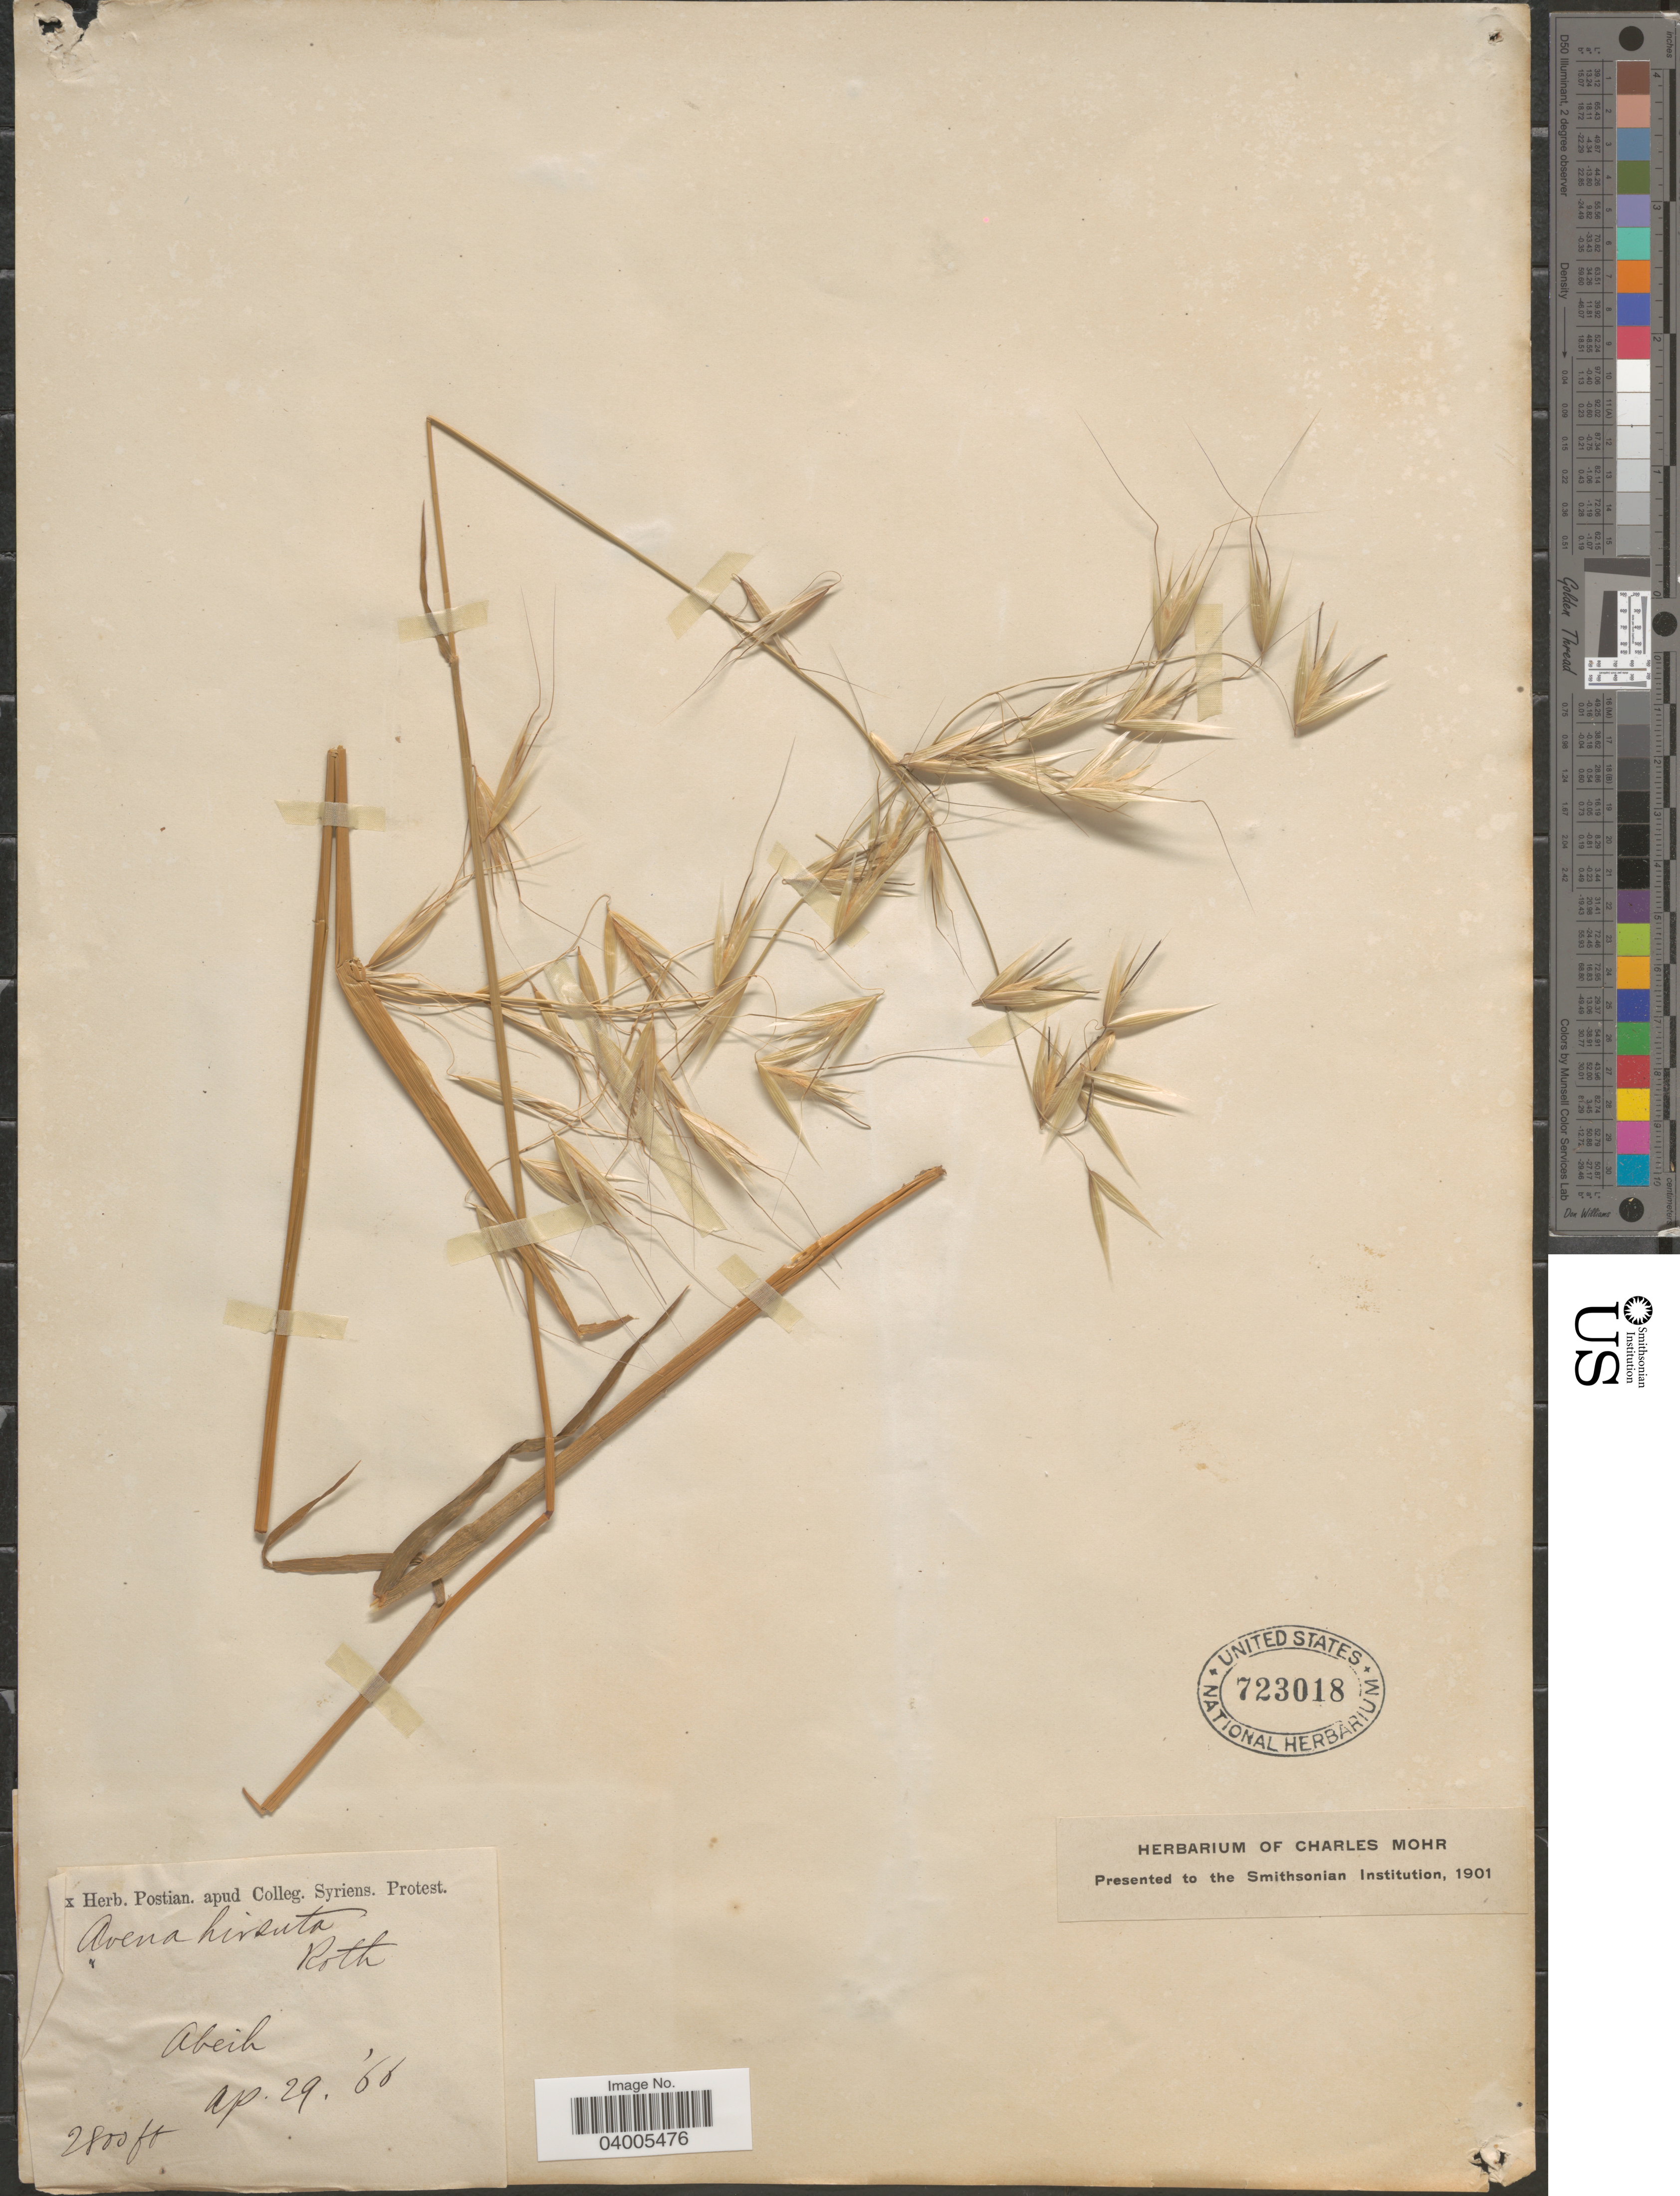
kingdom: Plantae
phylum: Tracheophyta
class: Liliopsida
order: Poales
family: Poaceae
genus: Avena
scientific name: Avena barbata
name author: Pott ex Link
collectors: ex herb. Postian. apud Colleg. Syriens. Protest. USE "Fannie P. A. Shepard" (10308853) AS PRIMARY COLLECTOR INSTEAD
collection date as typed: Transcribed d/m/y: 29/4/66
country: Lebanon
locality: Abeih.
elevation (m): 853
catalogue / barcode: US 723018